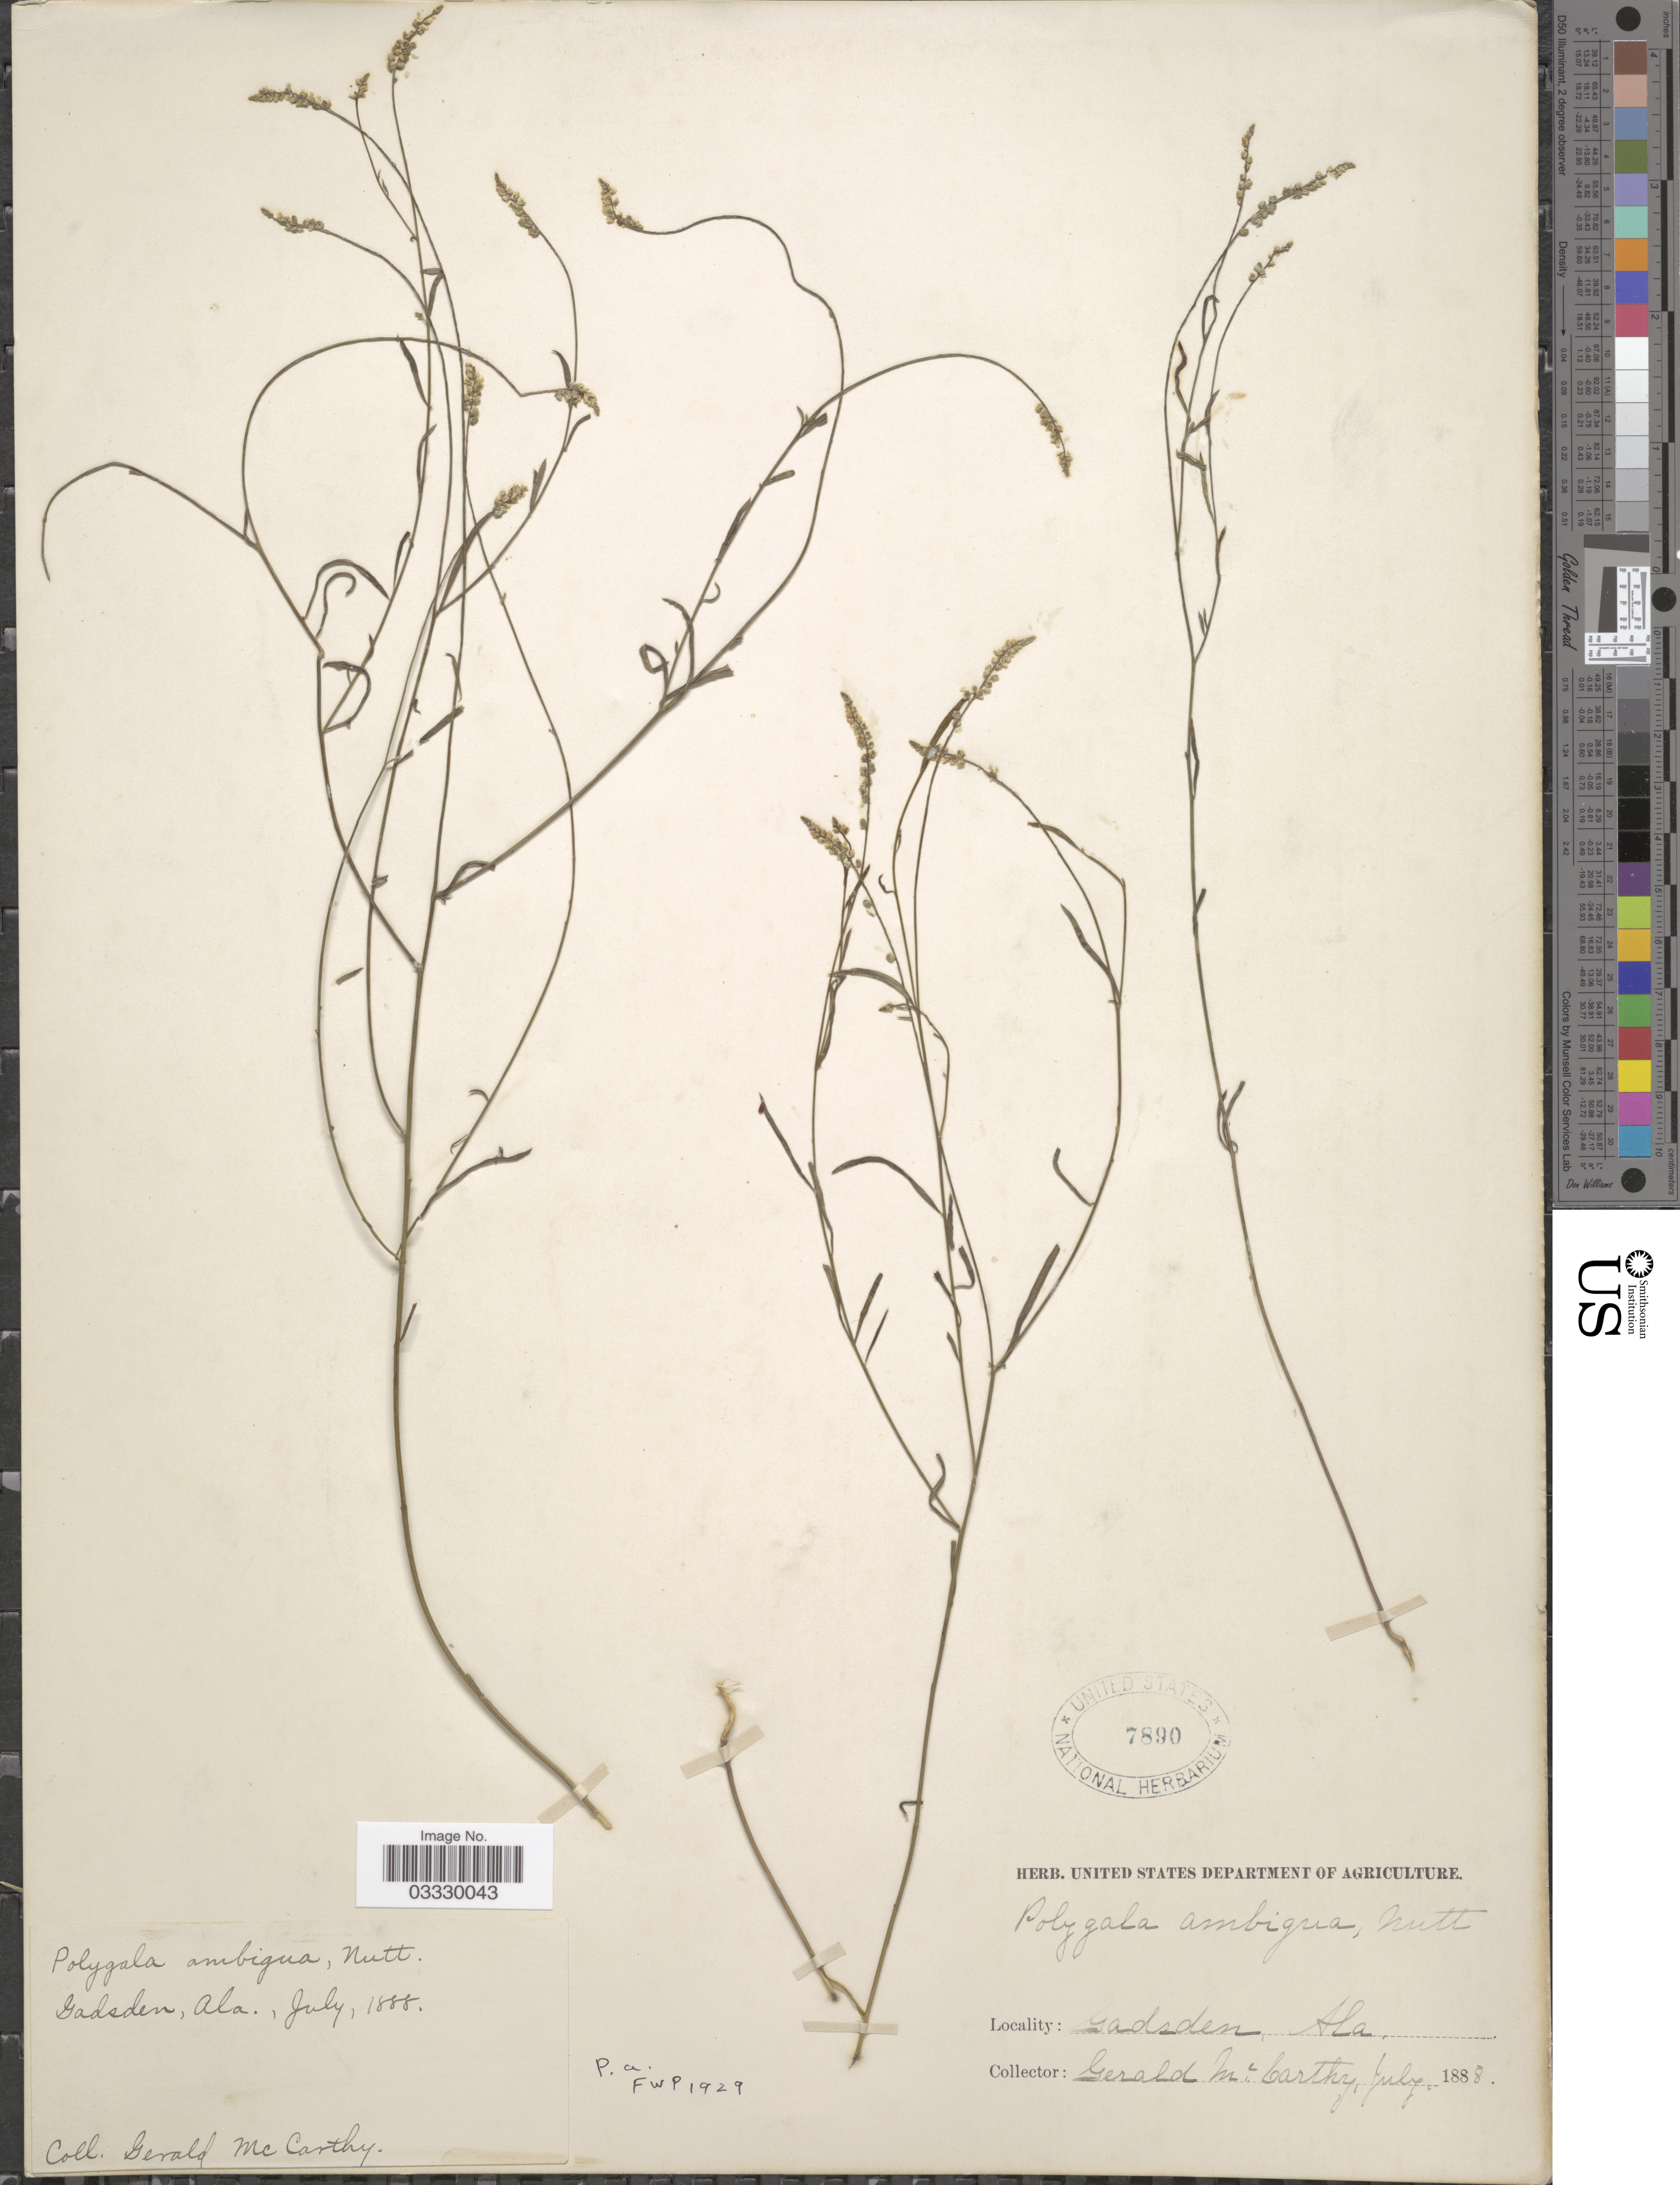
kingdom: Plantae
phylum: Tracheophyta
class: Magnoliopsida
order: Fabales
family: Polygalaceae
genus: Polygala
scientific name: Polygala ambigua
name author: Nutt.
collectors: G. McCarthy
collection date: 1888-07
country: United States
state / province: Alabama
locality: Gadsden.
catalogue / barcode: US 7890